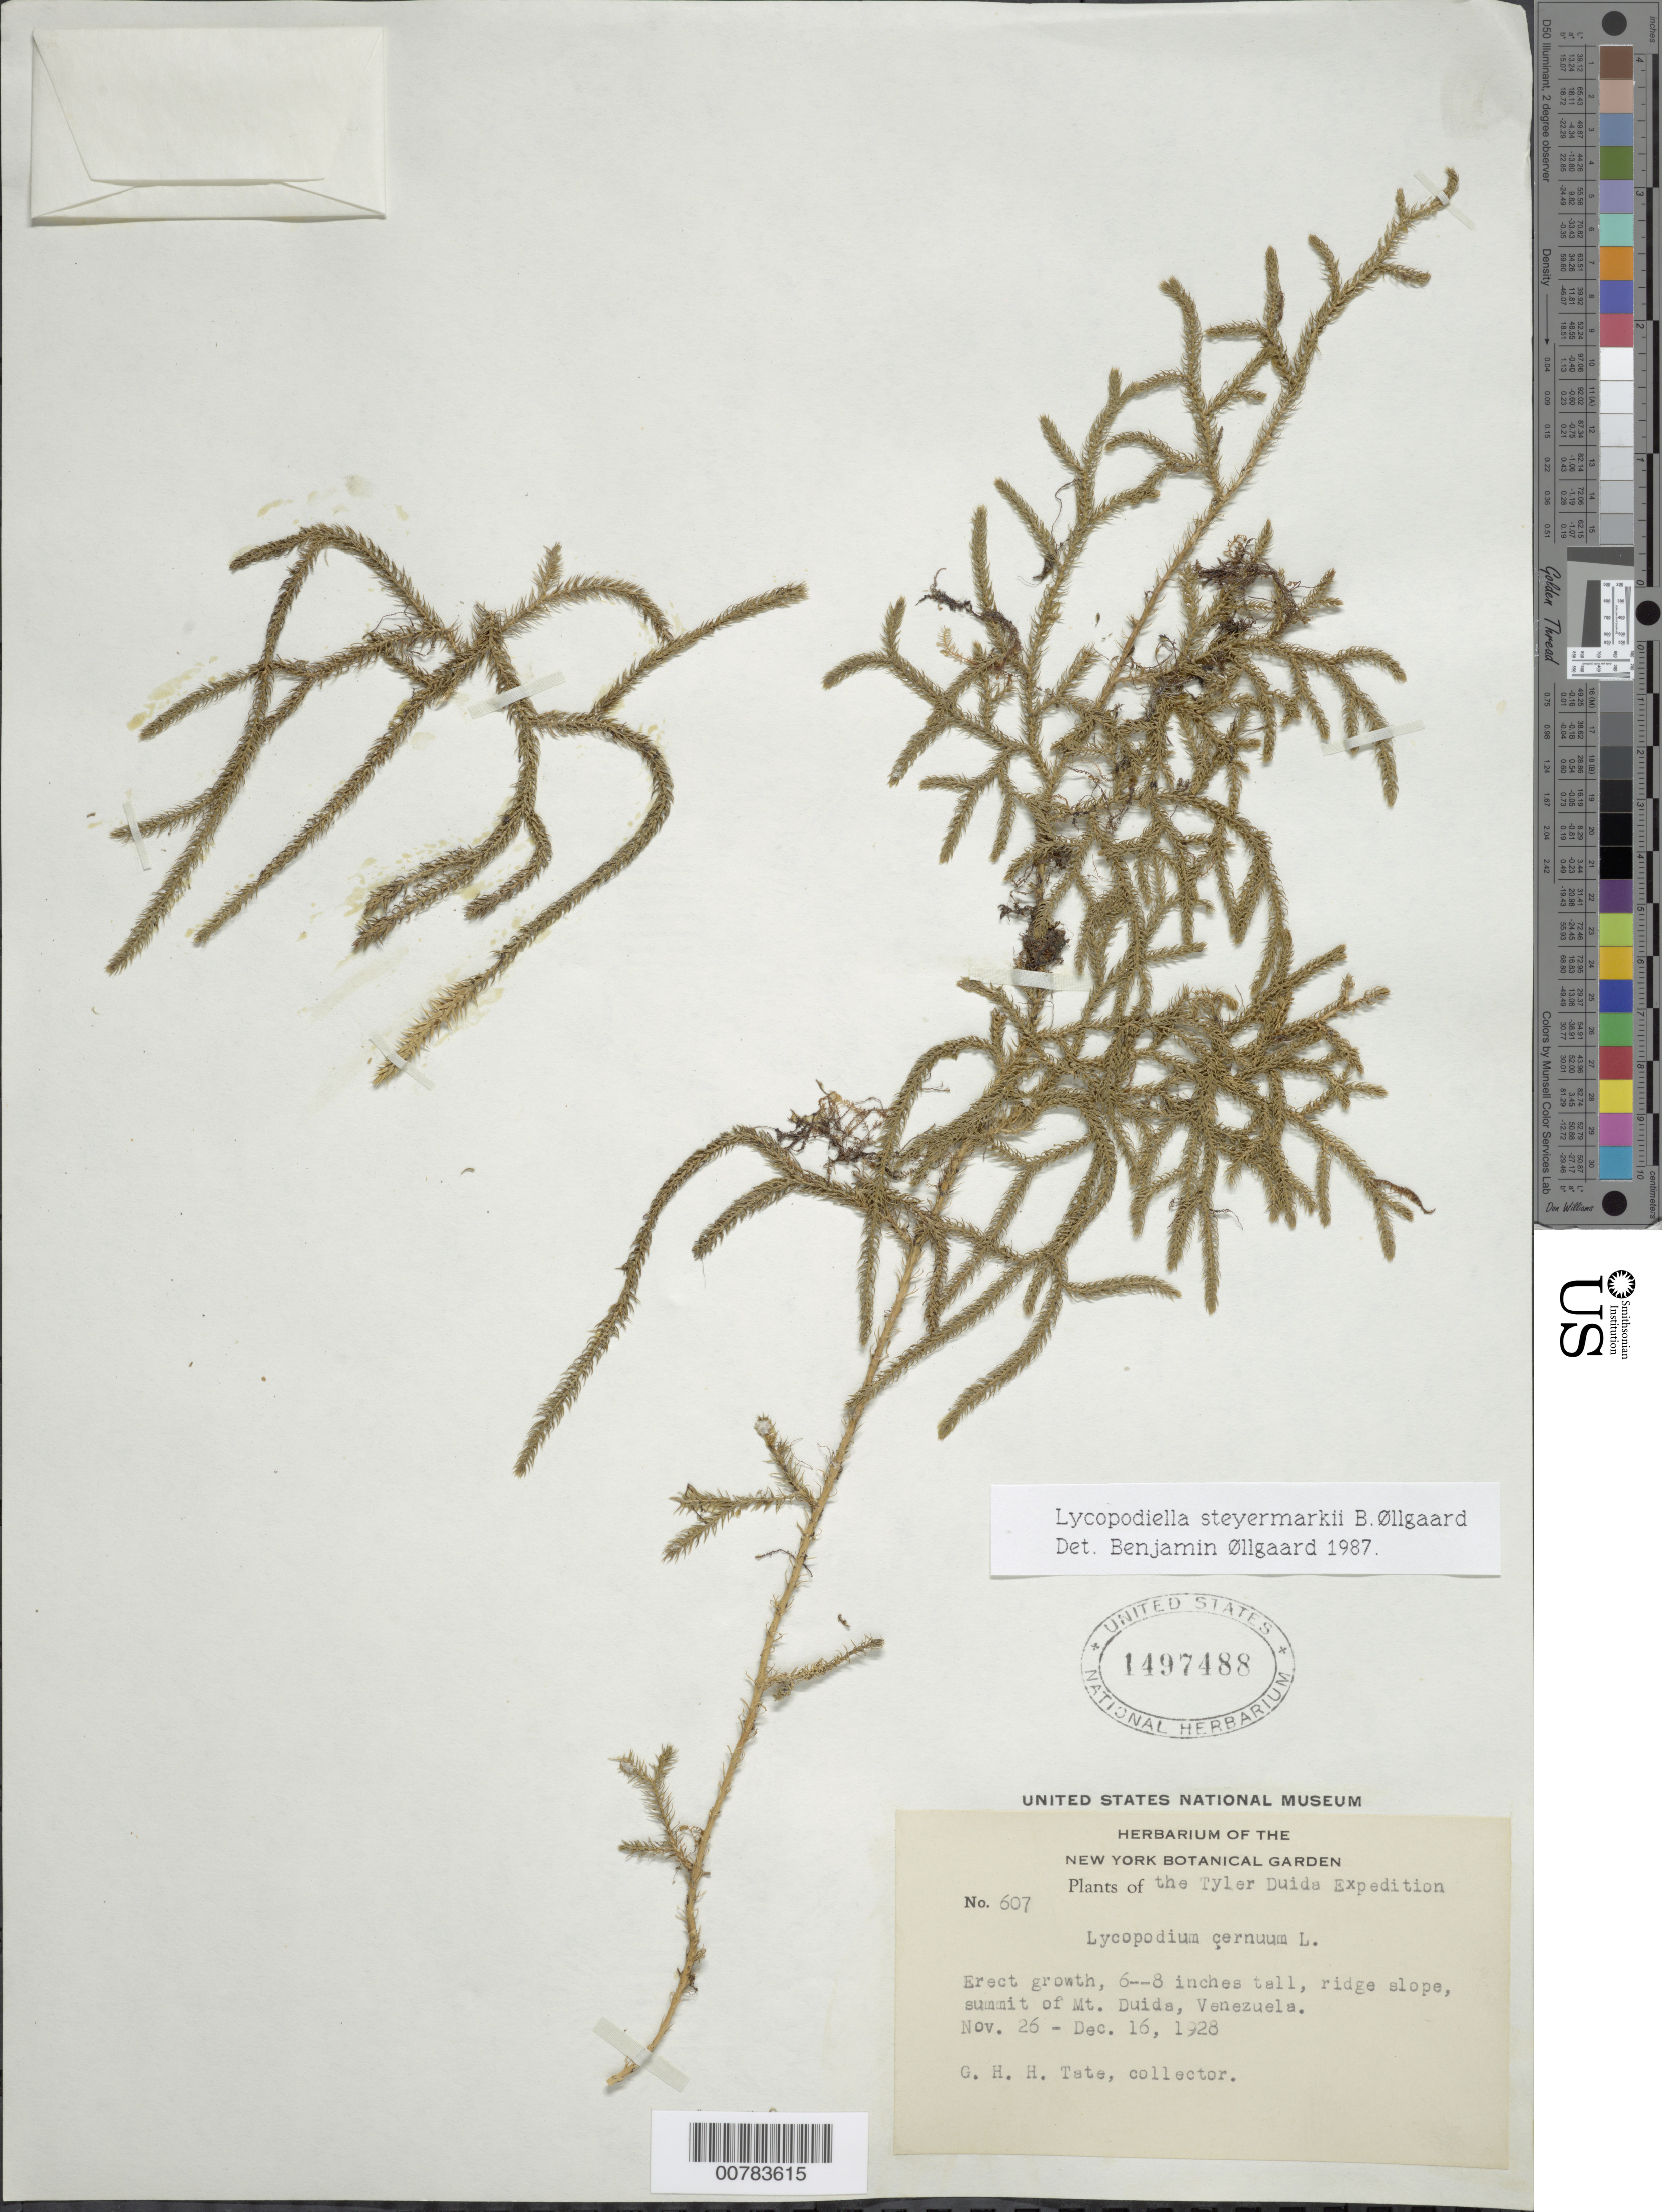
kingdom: Plantae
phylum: Tracheophyta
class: Lycopodiopsida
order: Lycopodiales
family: Lycopodiaceae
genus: Palhinhaea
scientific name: Palhinhaea steyermarkii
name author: (B. Øllg.) Holub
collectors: G. H. H.Tate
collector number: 607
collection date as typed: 26-Nov-28 to 16-Dec-28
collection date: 1928-11-26/1928-12-16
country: Venezuela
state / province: Amazonas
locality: Mount Duida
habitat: Summit, ridge slope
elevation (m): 2164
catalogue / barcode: US 1497488